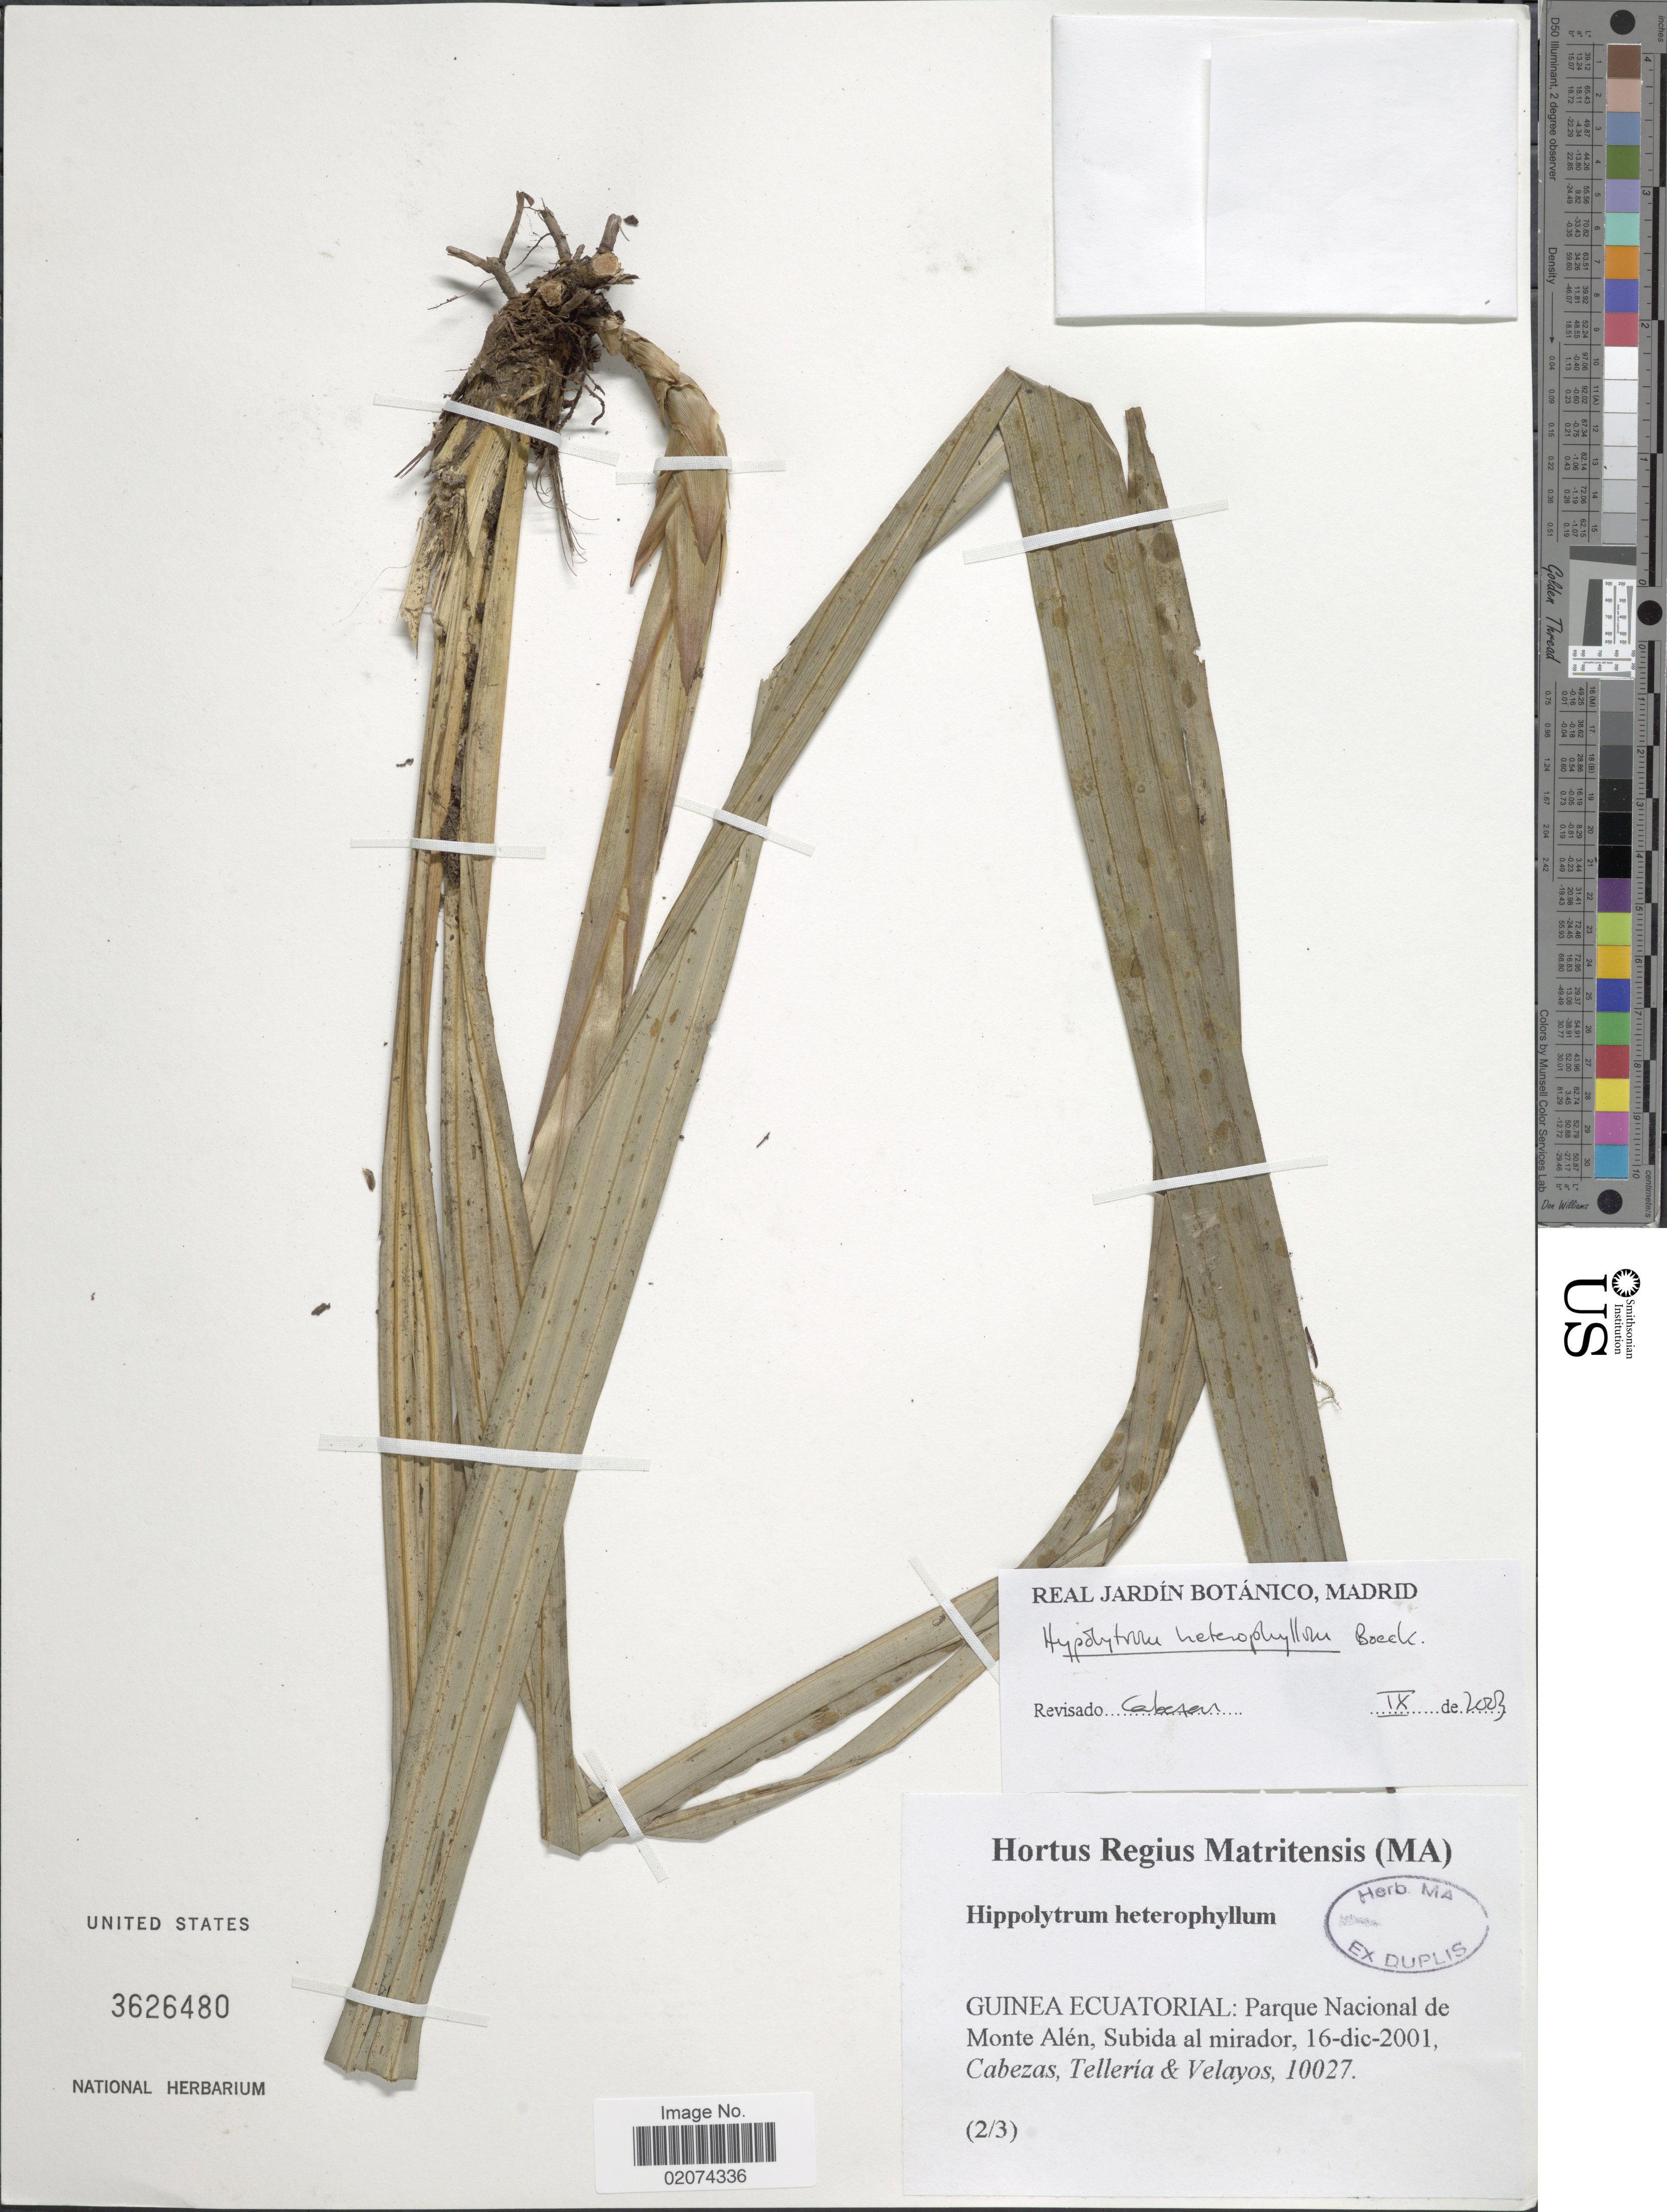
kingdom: Plantae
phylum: Tracheophyta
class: Liliopsida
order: Poales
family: Cyperaceae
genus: Hypolytrum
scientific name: Hypolytrum heterophyllum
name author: Boeckeler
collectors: Cabezas, -. Telleria & M. Velayos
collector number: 10027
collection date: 2001-12-16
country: Equatorial Guinea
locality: Guinea Ecuatorial: Parque Nacional de Monte Alen, Subida al mirador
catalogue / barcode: US 3626480